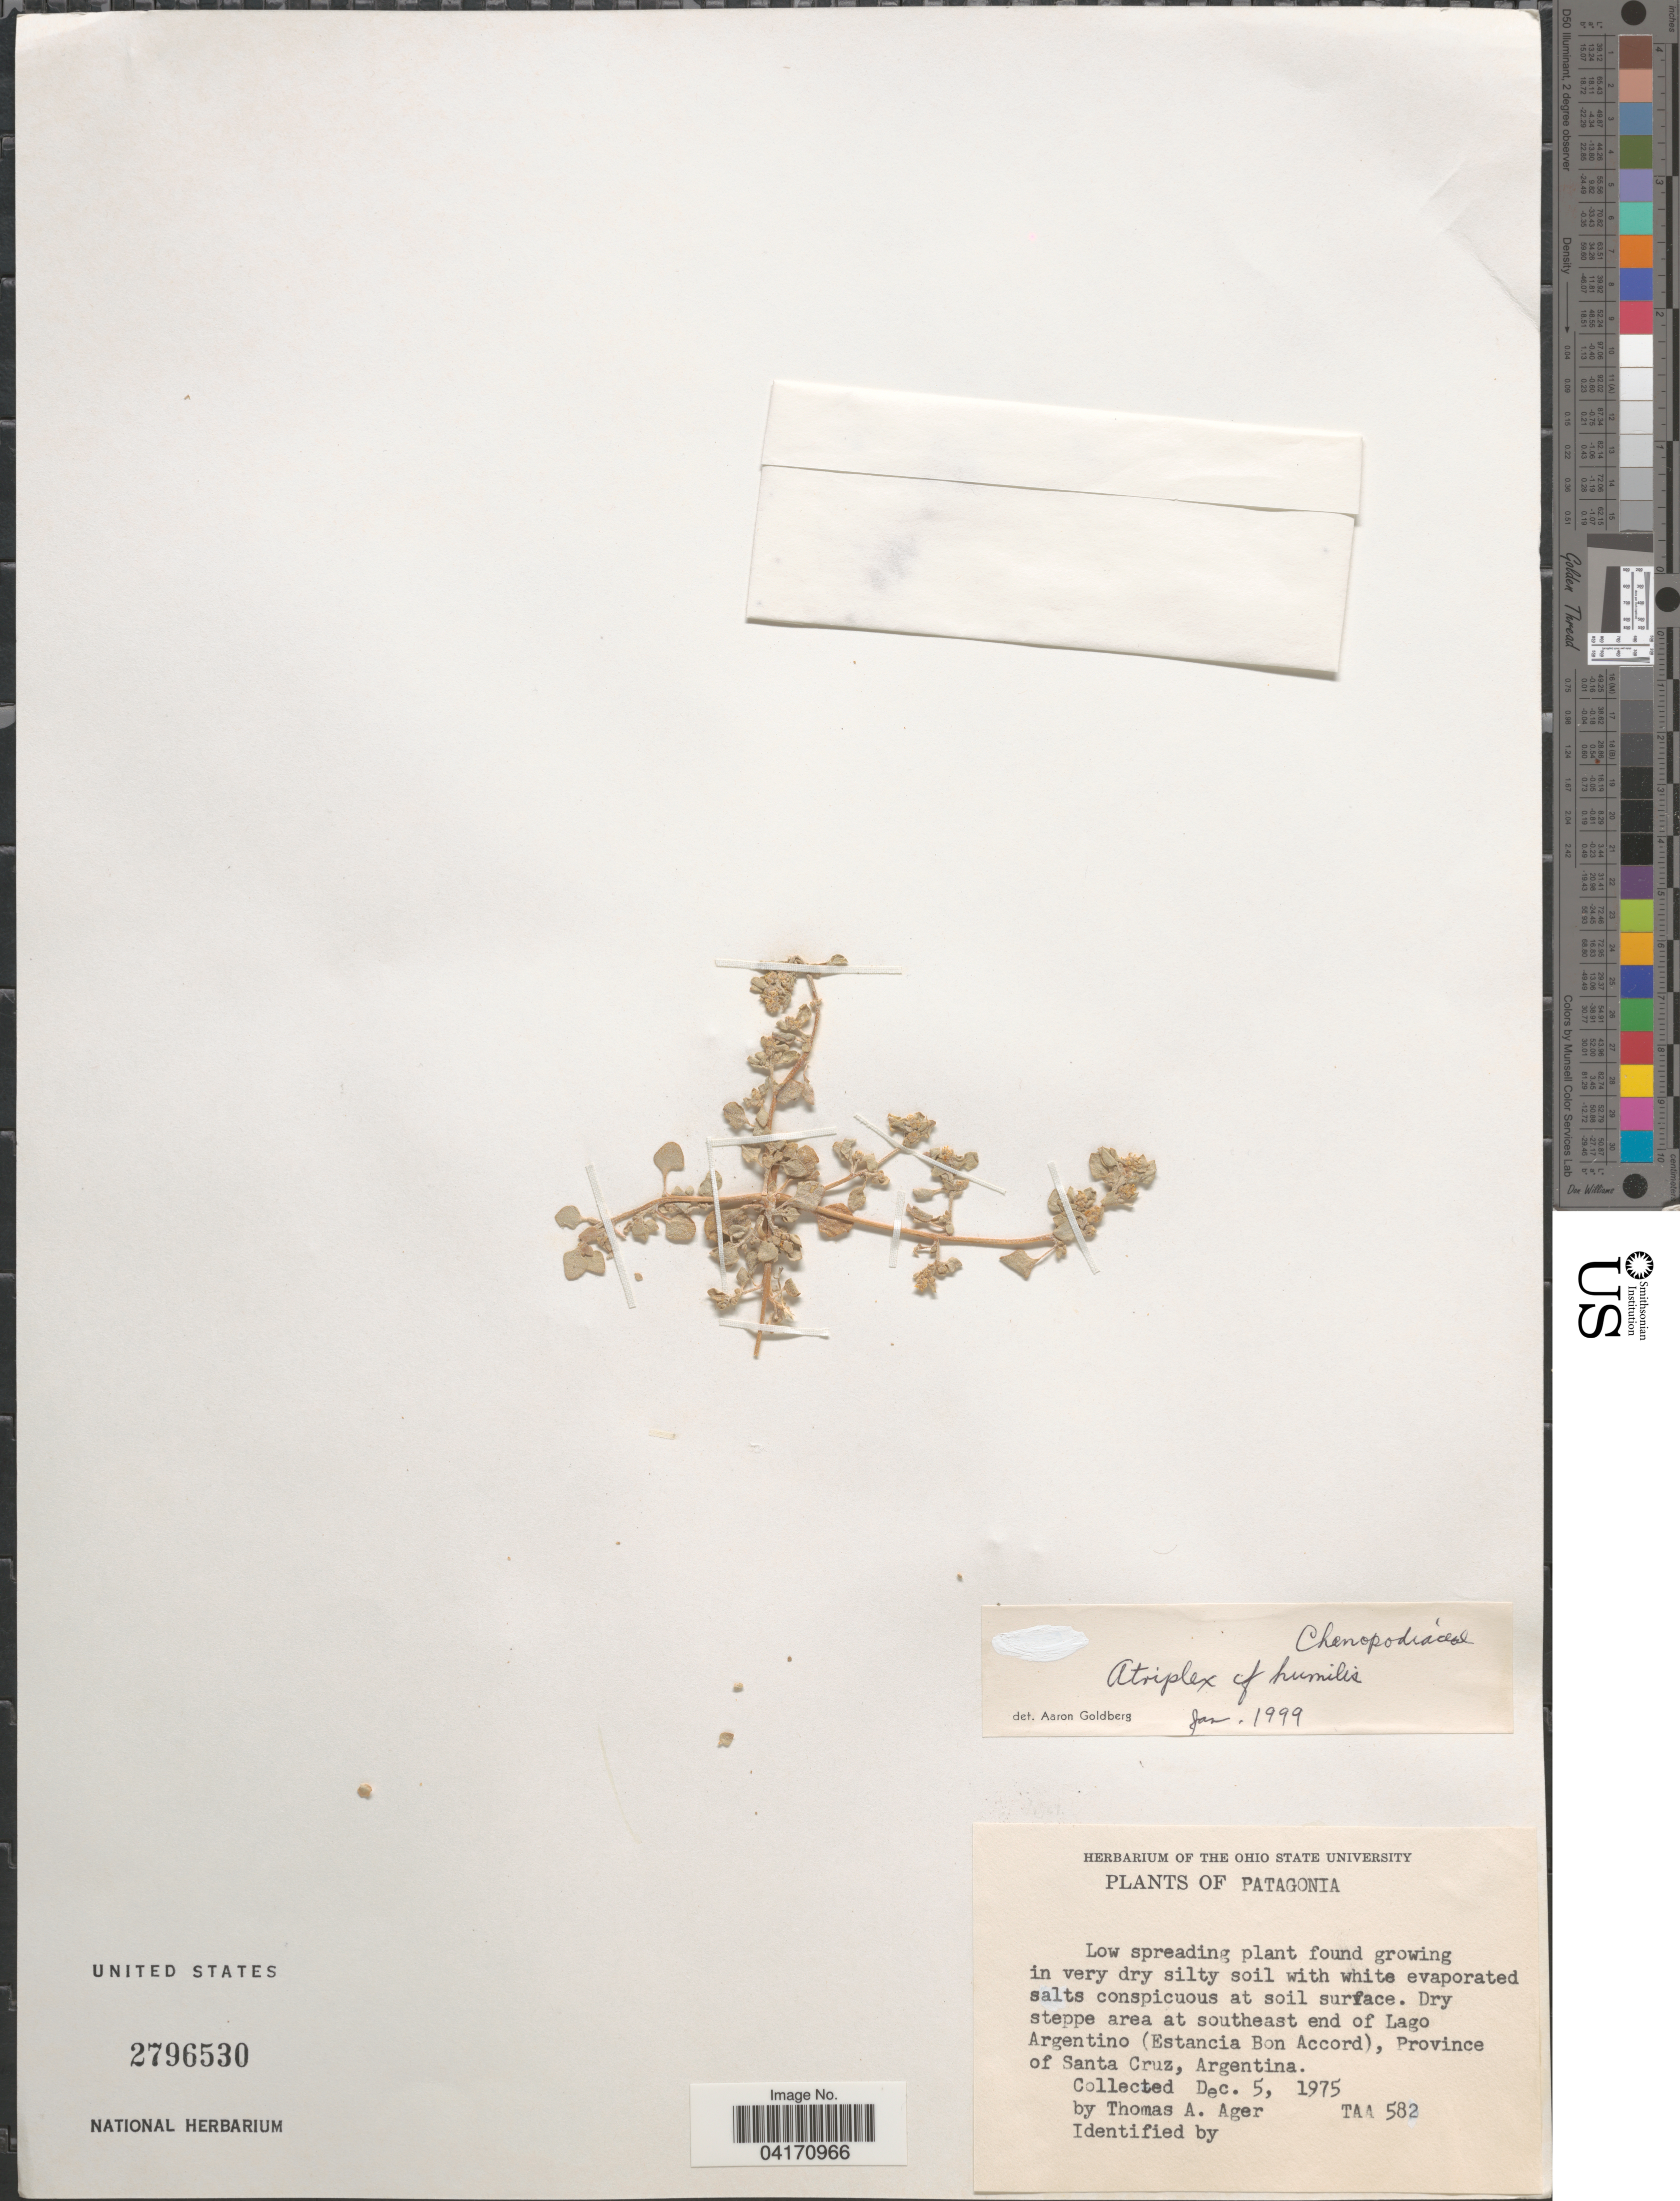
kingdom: Plantae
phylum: Tracheophyta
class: Magnoliopsida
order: Caryophyllales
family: Amaranthaceae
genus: Atriplex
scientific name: Atriplex humilis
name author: F. Muell.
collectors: T. A. Ager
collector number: TAA582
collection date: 1975-12-05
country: Argentina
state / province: Santa Cruz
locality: Patagonia. Argentino (Estancia Bon Accord).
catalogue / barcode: US 2796530